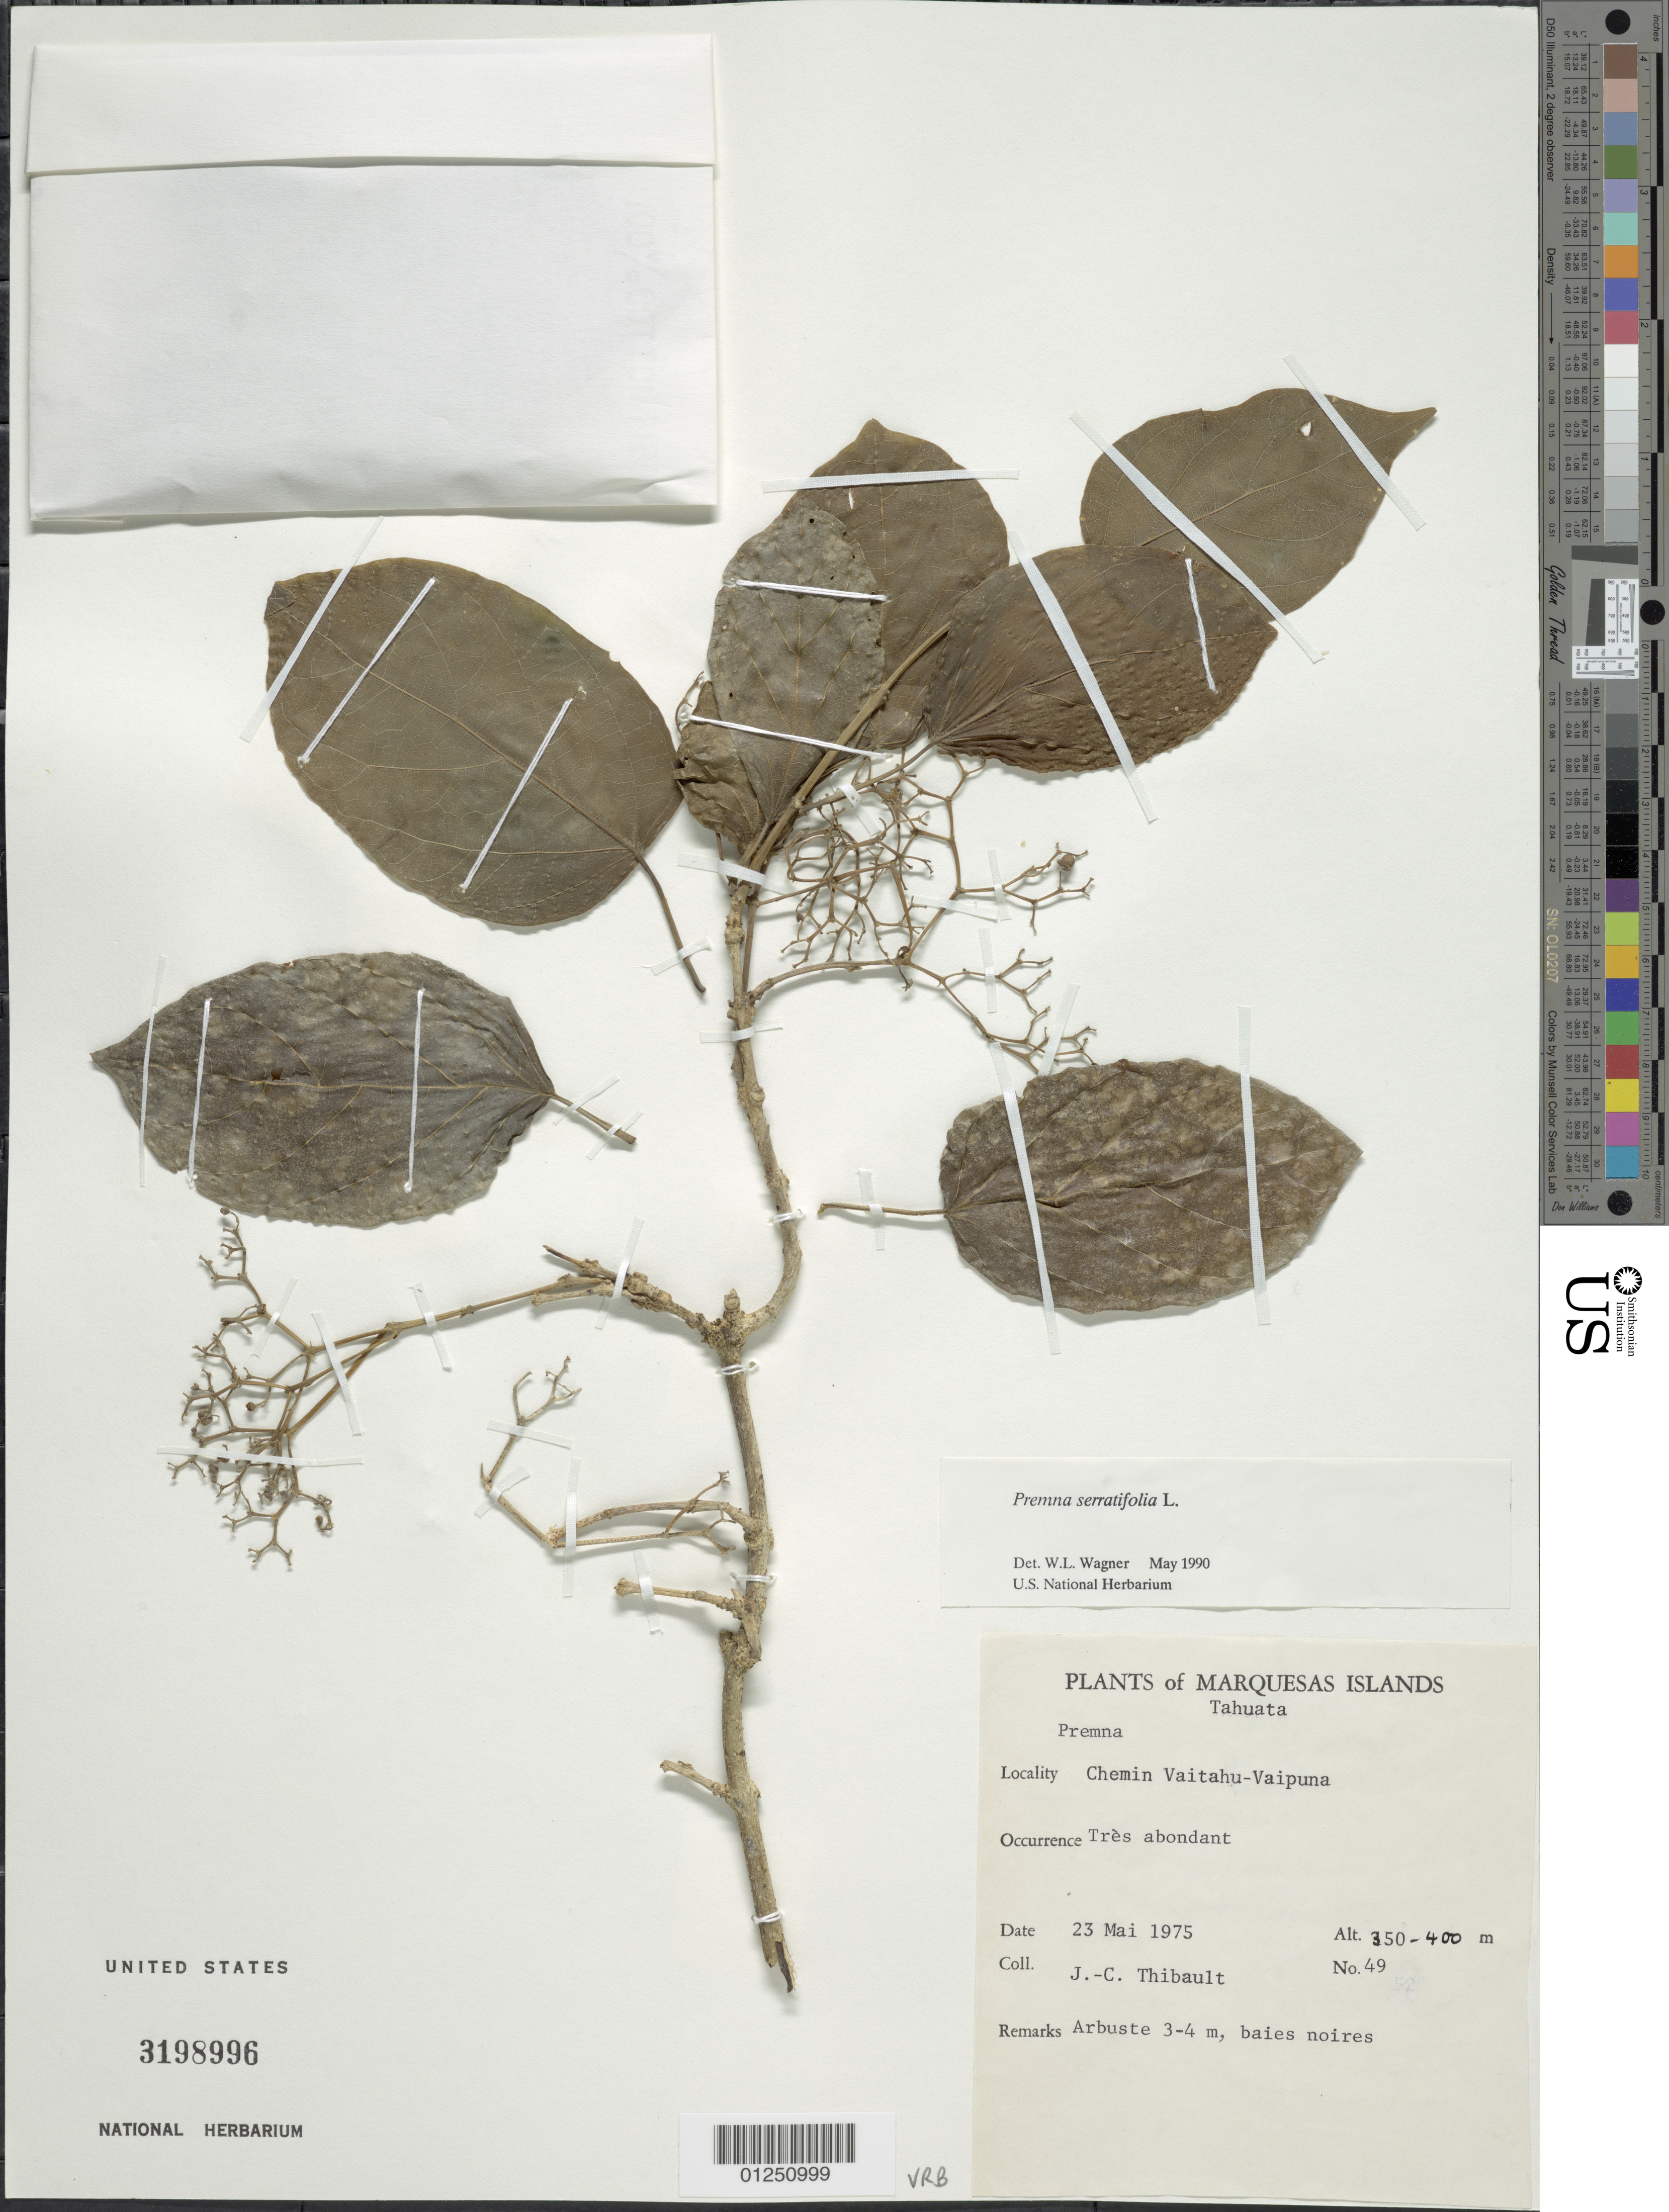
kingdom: Plantae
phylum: Tracheophyta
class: Magnoliopsida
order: Lamiales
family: Lamiaceae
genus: Premna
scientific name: Premna serratifolia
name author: L.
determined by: Wagner, W. L., (BOT), Smithsonian Institution - National Museum of Natural History (UNITED STATES)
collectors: J. Thibault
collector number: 49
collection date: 1975-05-23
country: French Polynesia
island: Tahuata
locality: Vaitahu-Vaipuna road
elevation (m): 350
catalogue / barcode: US 3198996